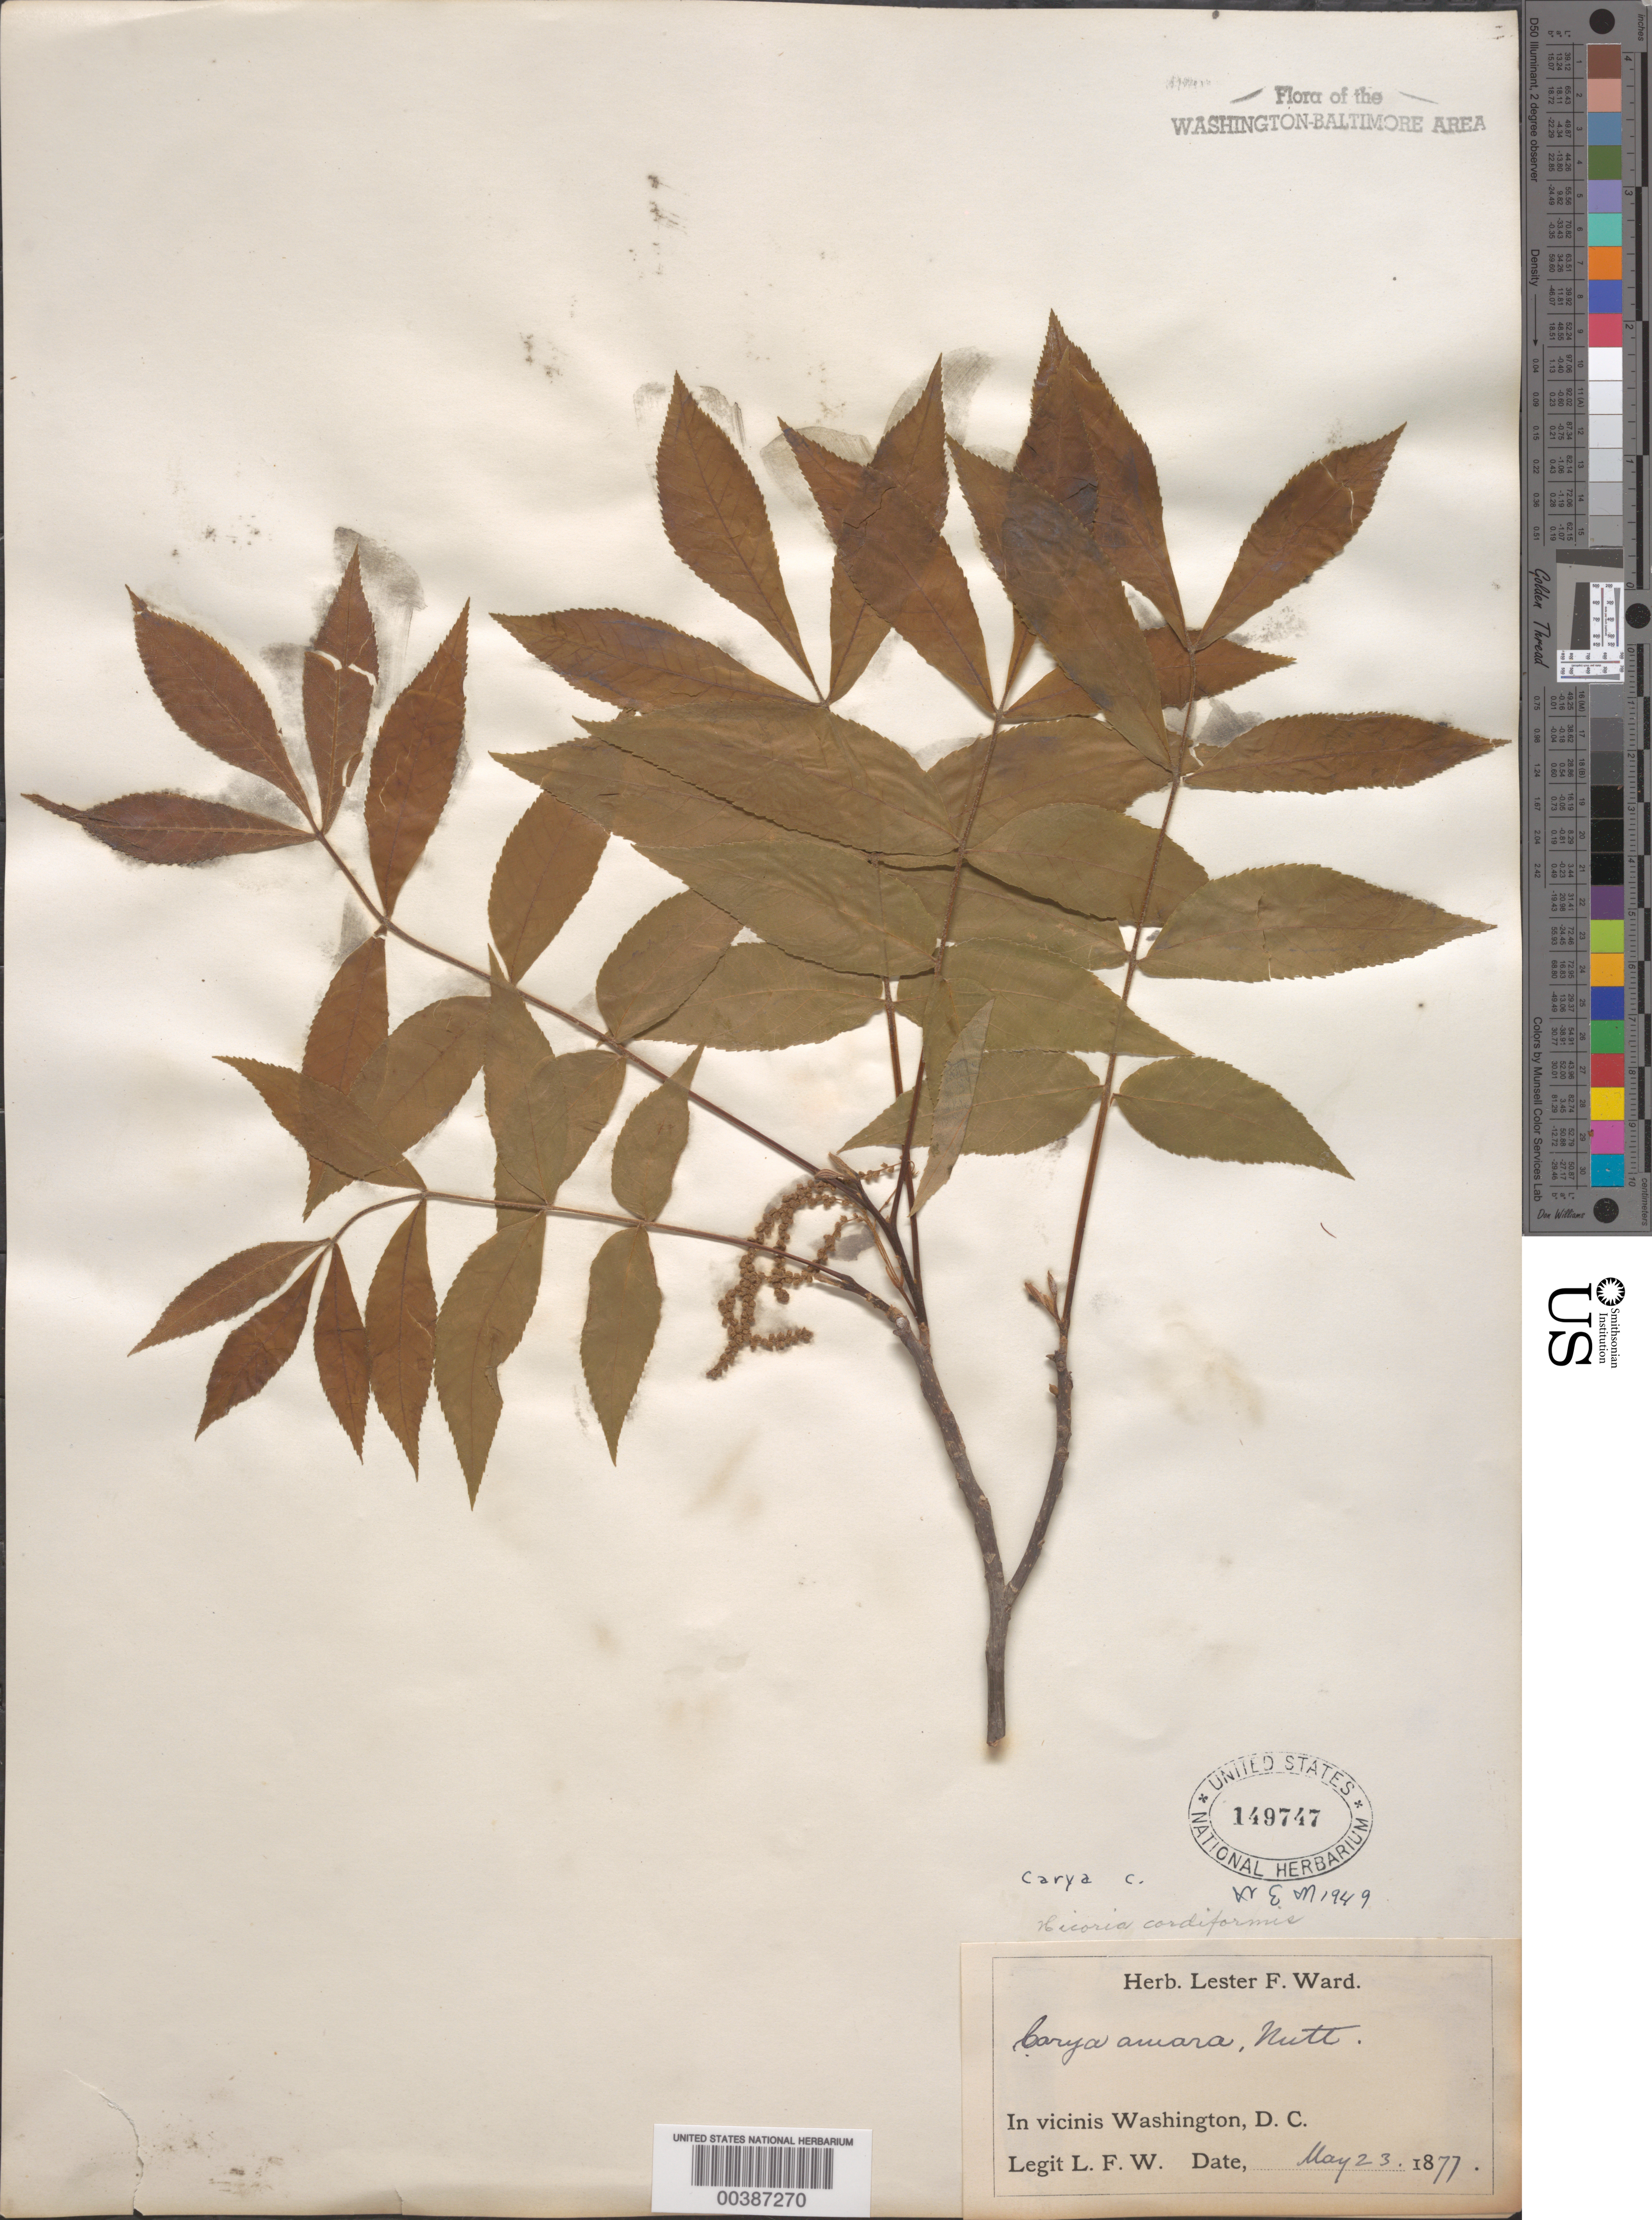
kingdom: Plantae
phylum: Tracheophyta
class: Magnoliopsida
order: Fagales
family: Juglandaceae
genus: Carya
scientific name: Carya cordiformis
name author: (Wangenh.) K. Koch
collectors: L. F. Ward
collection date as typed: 23 May 1877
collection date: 1877-05-23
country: United States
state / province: District of Columbia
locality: Washington DC area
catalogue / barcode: US 149747